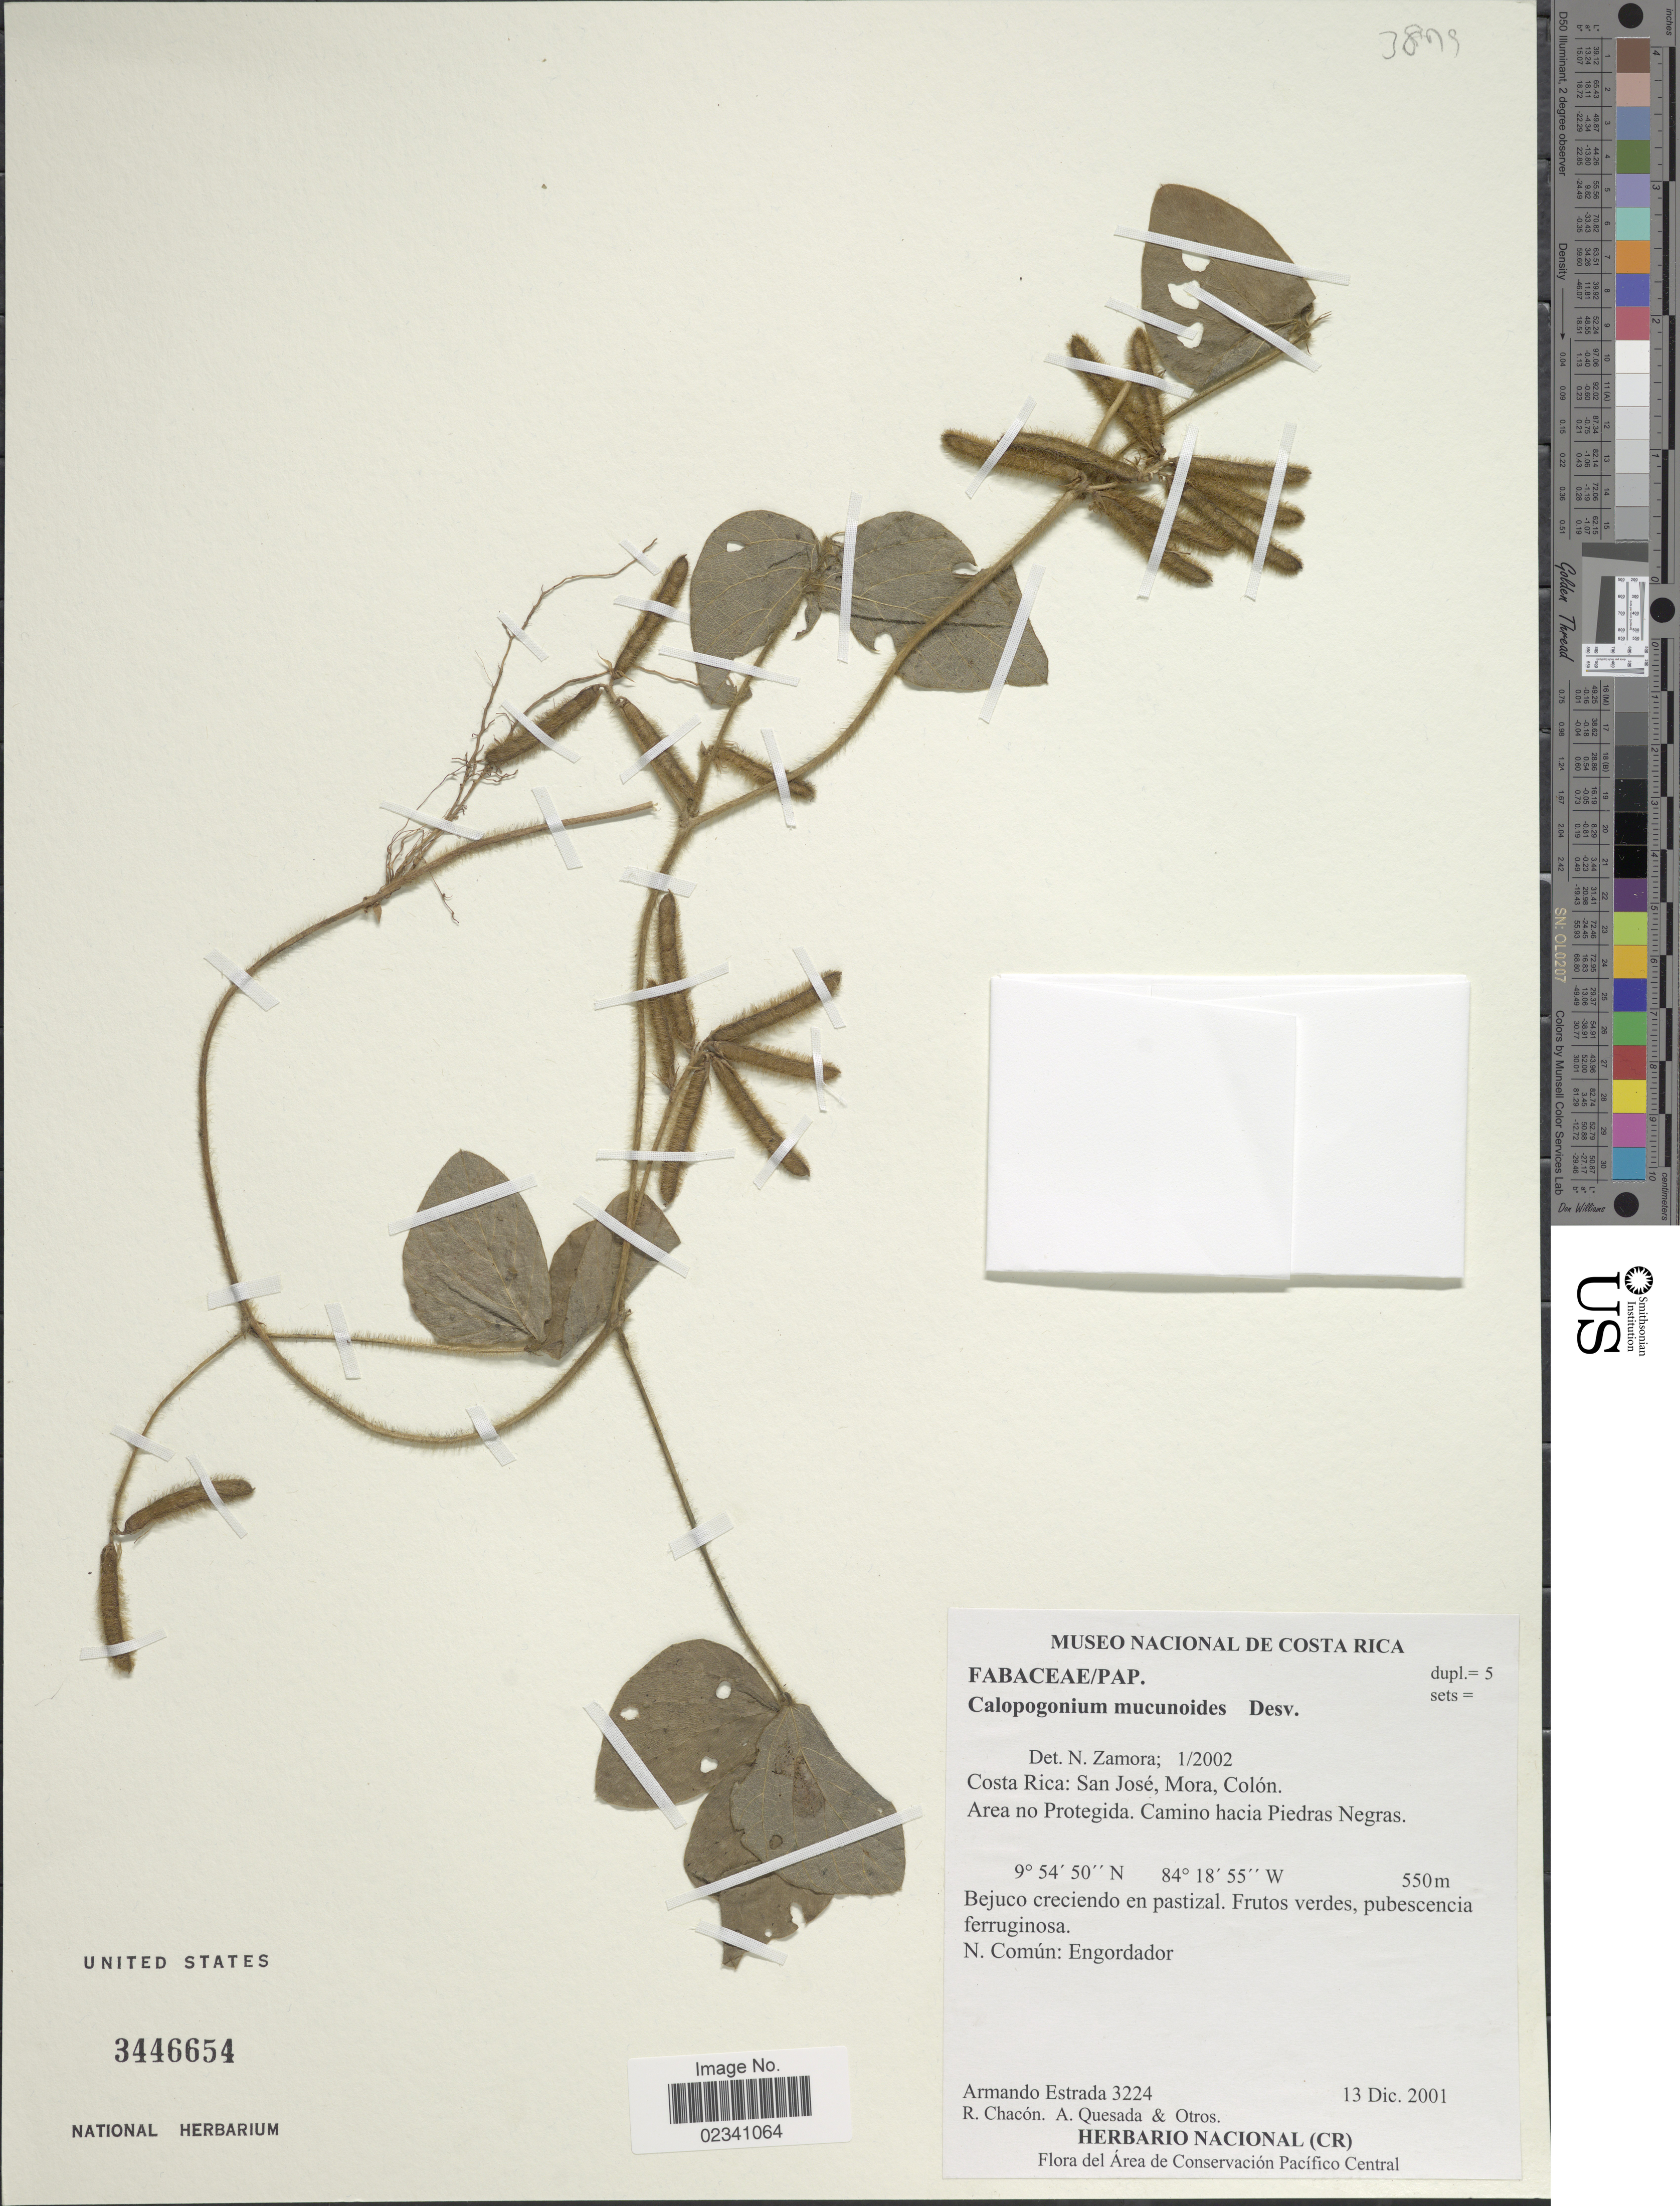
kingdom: Plantae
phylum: Tracheophyta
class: Magnoliopsida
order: Fabales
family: Fabaceae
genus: Calopogonium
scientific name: Calopogonium mucunoides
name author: Desv.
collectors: A. Estrada, R. Chacon, A. Quesada & et al.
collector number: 3224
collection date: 2001-12-13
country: Costa Rica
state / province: San José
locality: Costa Rica: San Jose, Mora, Colon, Area no Protegida. Camino hacia Piedras Negras.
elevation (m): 550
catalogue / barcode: US 3446654